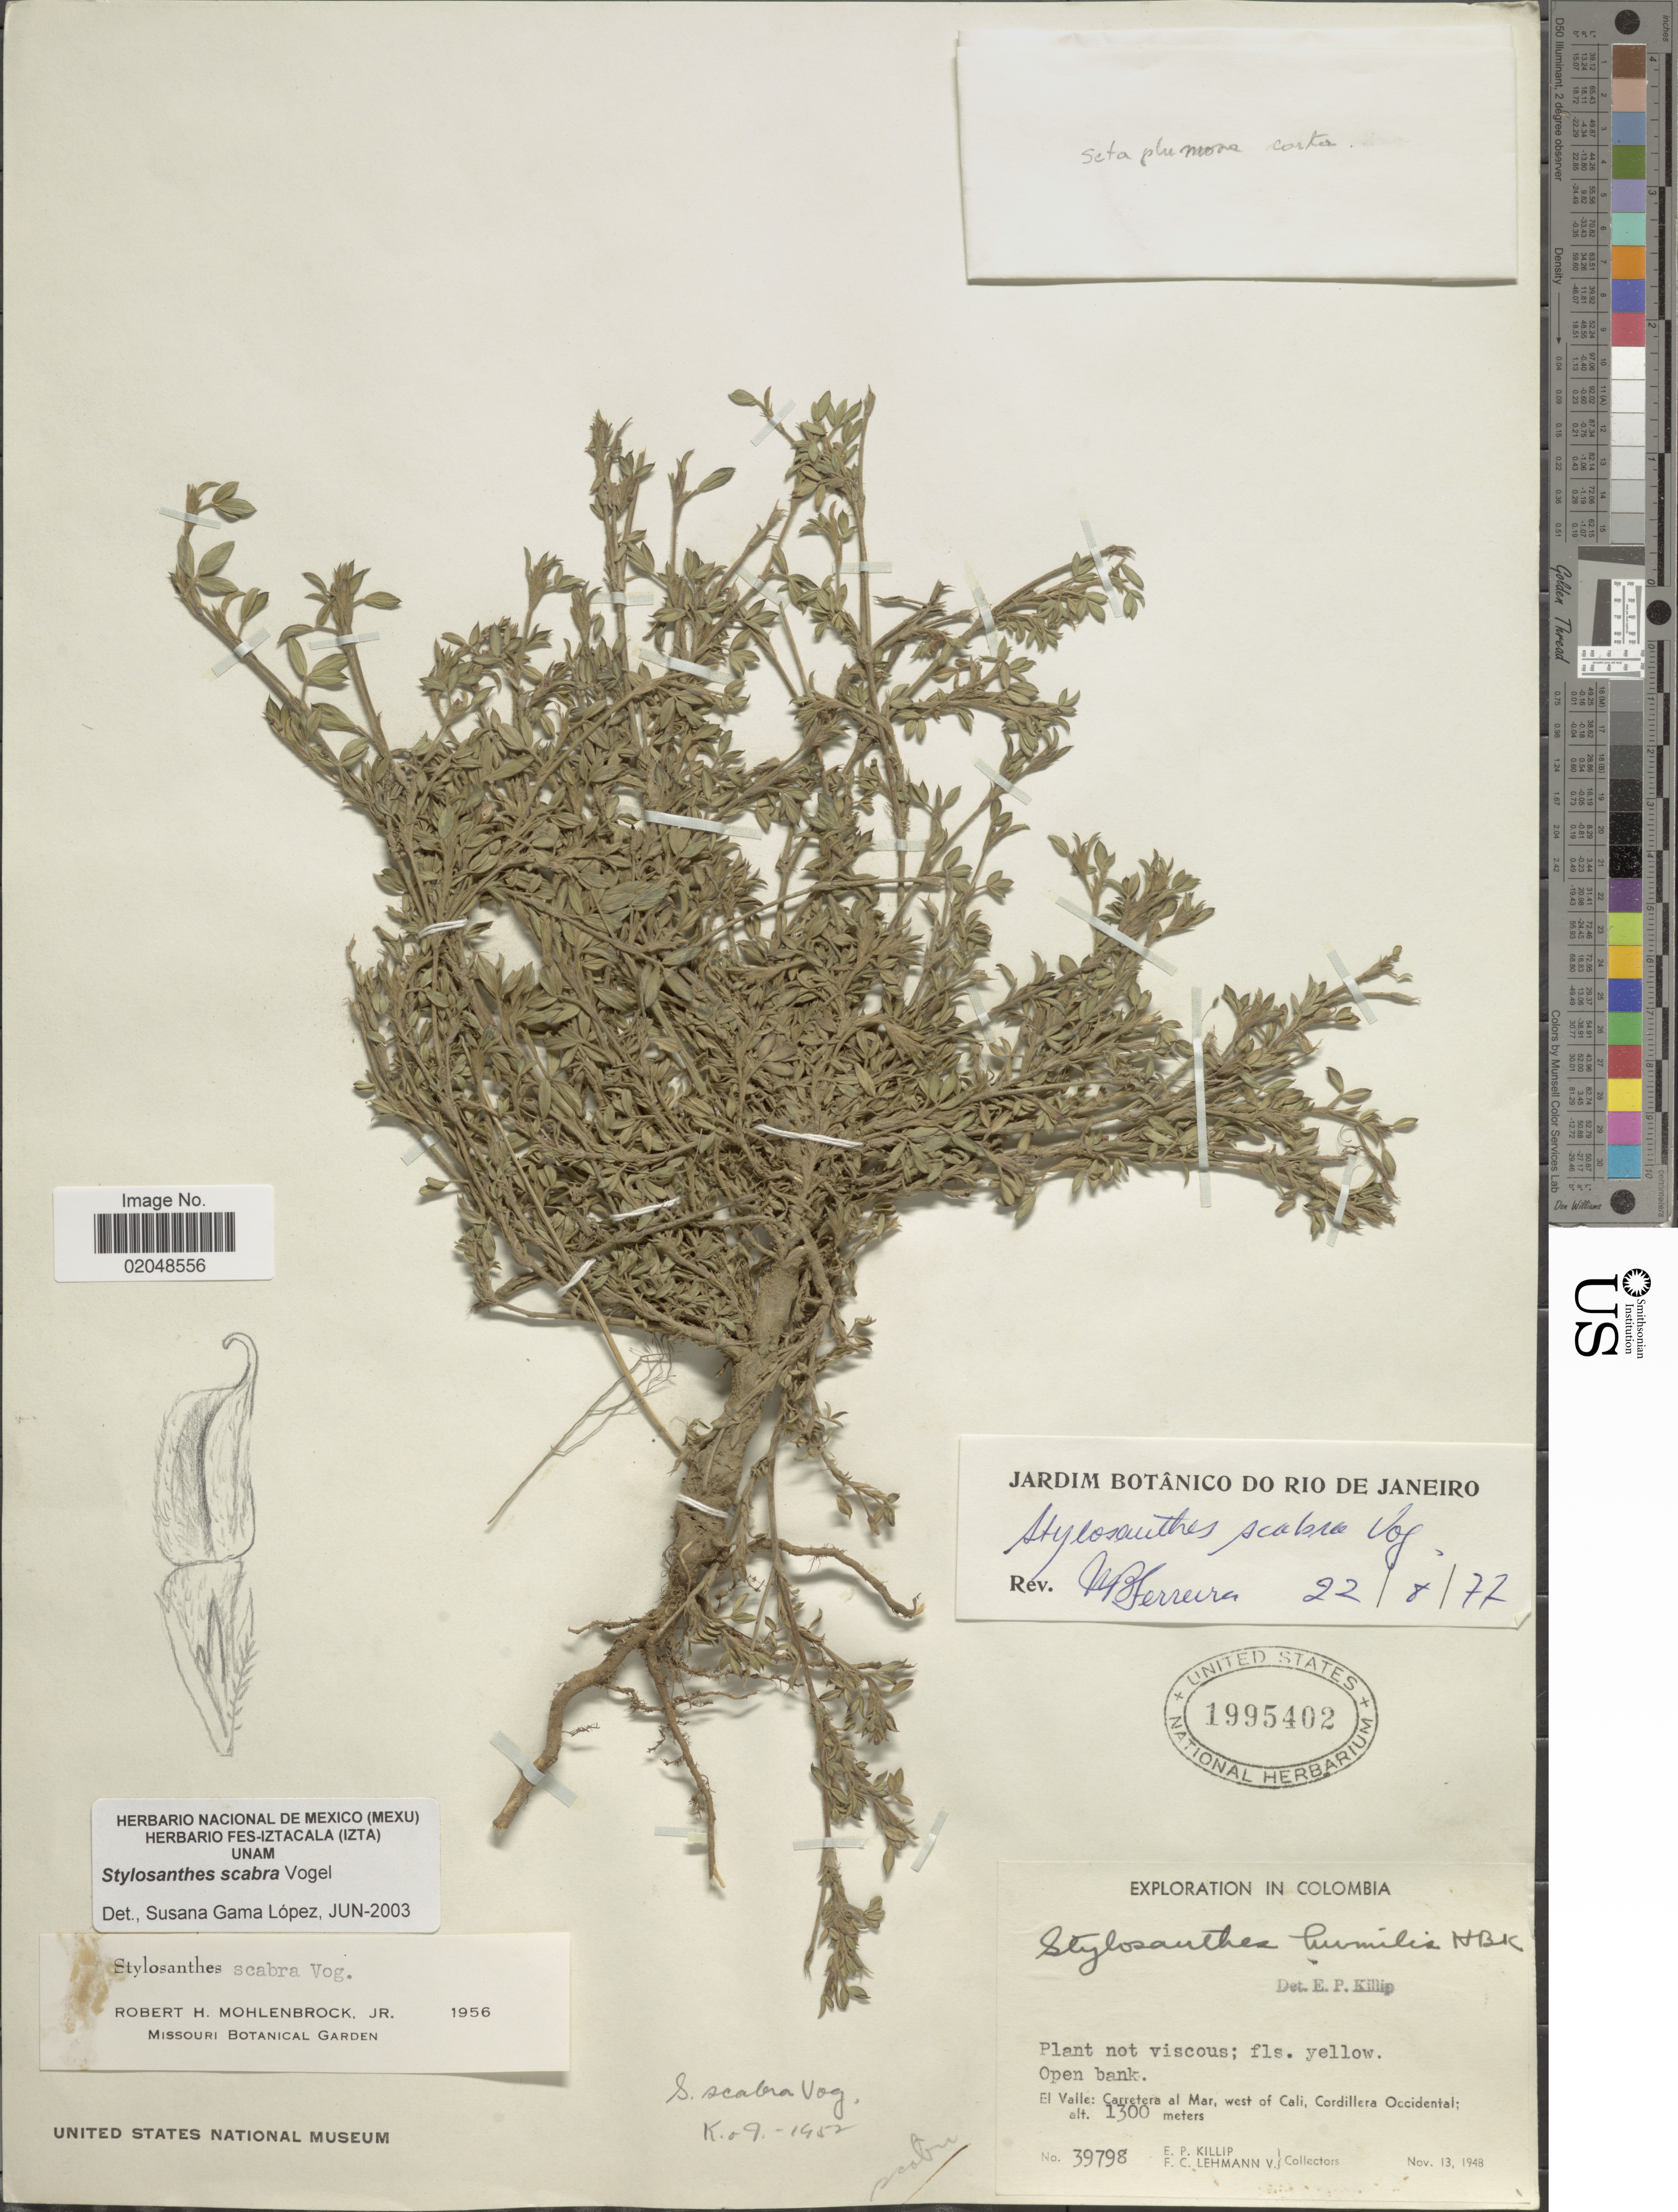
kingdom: Plantae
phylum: Tracheophyta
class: Magnoliopsida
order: Fabales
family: Fabaceae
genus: Stylosanthes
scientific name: Stylosanthes scabra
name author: Vogel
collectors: E. P. Killip & F. Lehmann v.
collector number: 39798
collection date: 1948-11-13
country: Colombia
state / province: Valle del Cauca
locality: El Valle: Carretera al Mar, west of Cali, Cordillera Occidental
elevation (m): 1300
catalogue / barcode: US 1995402